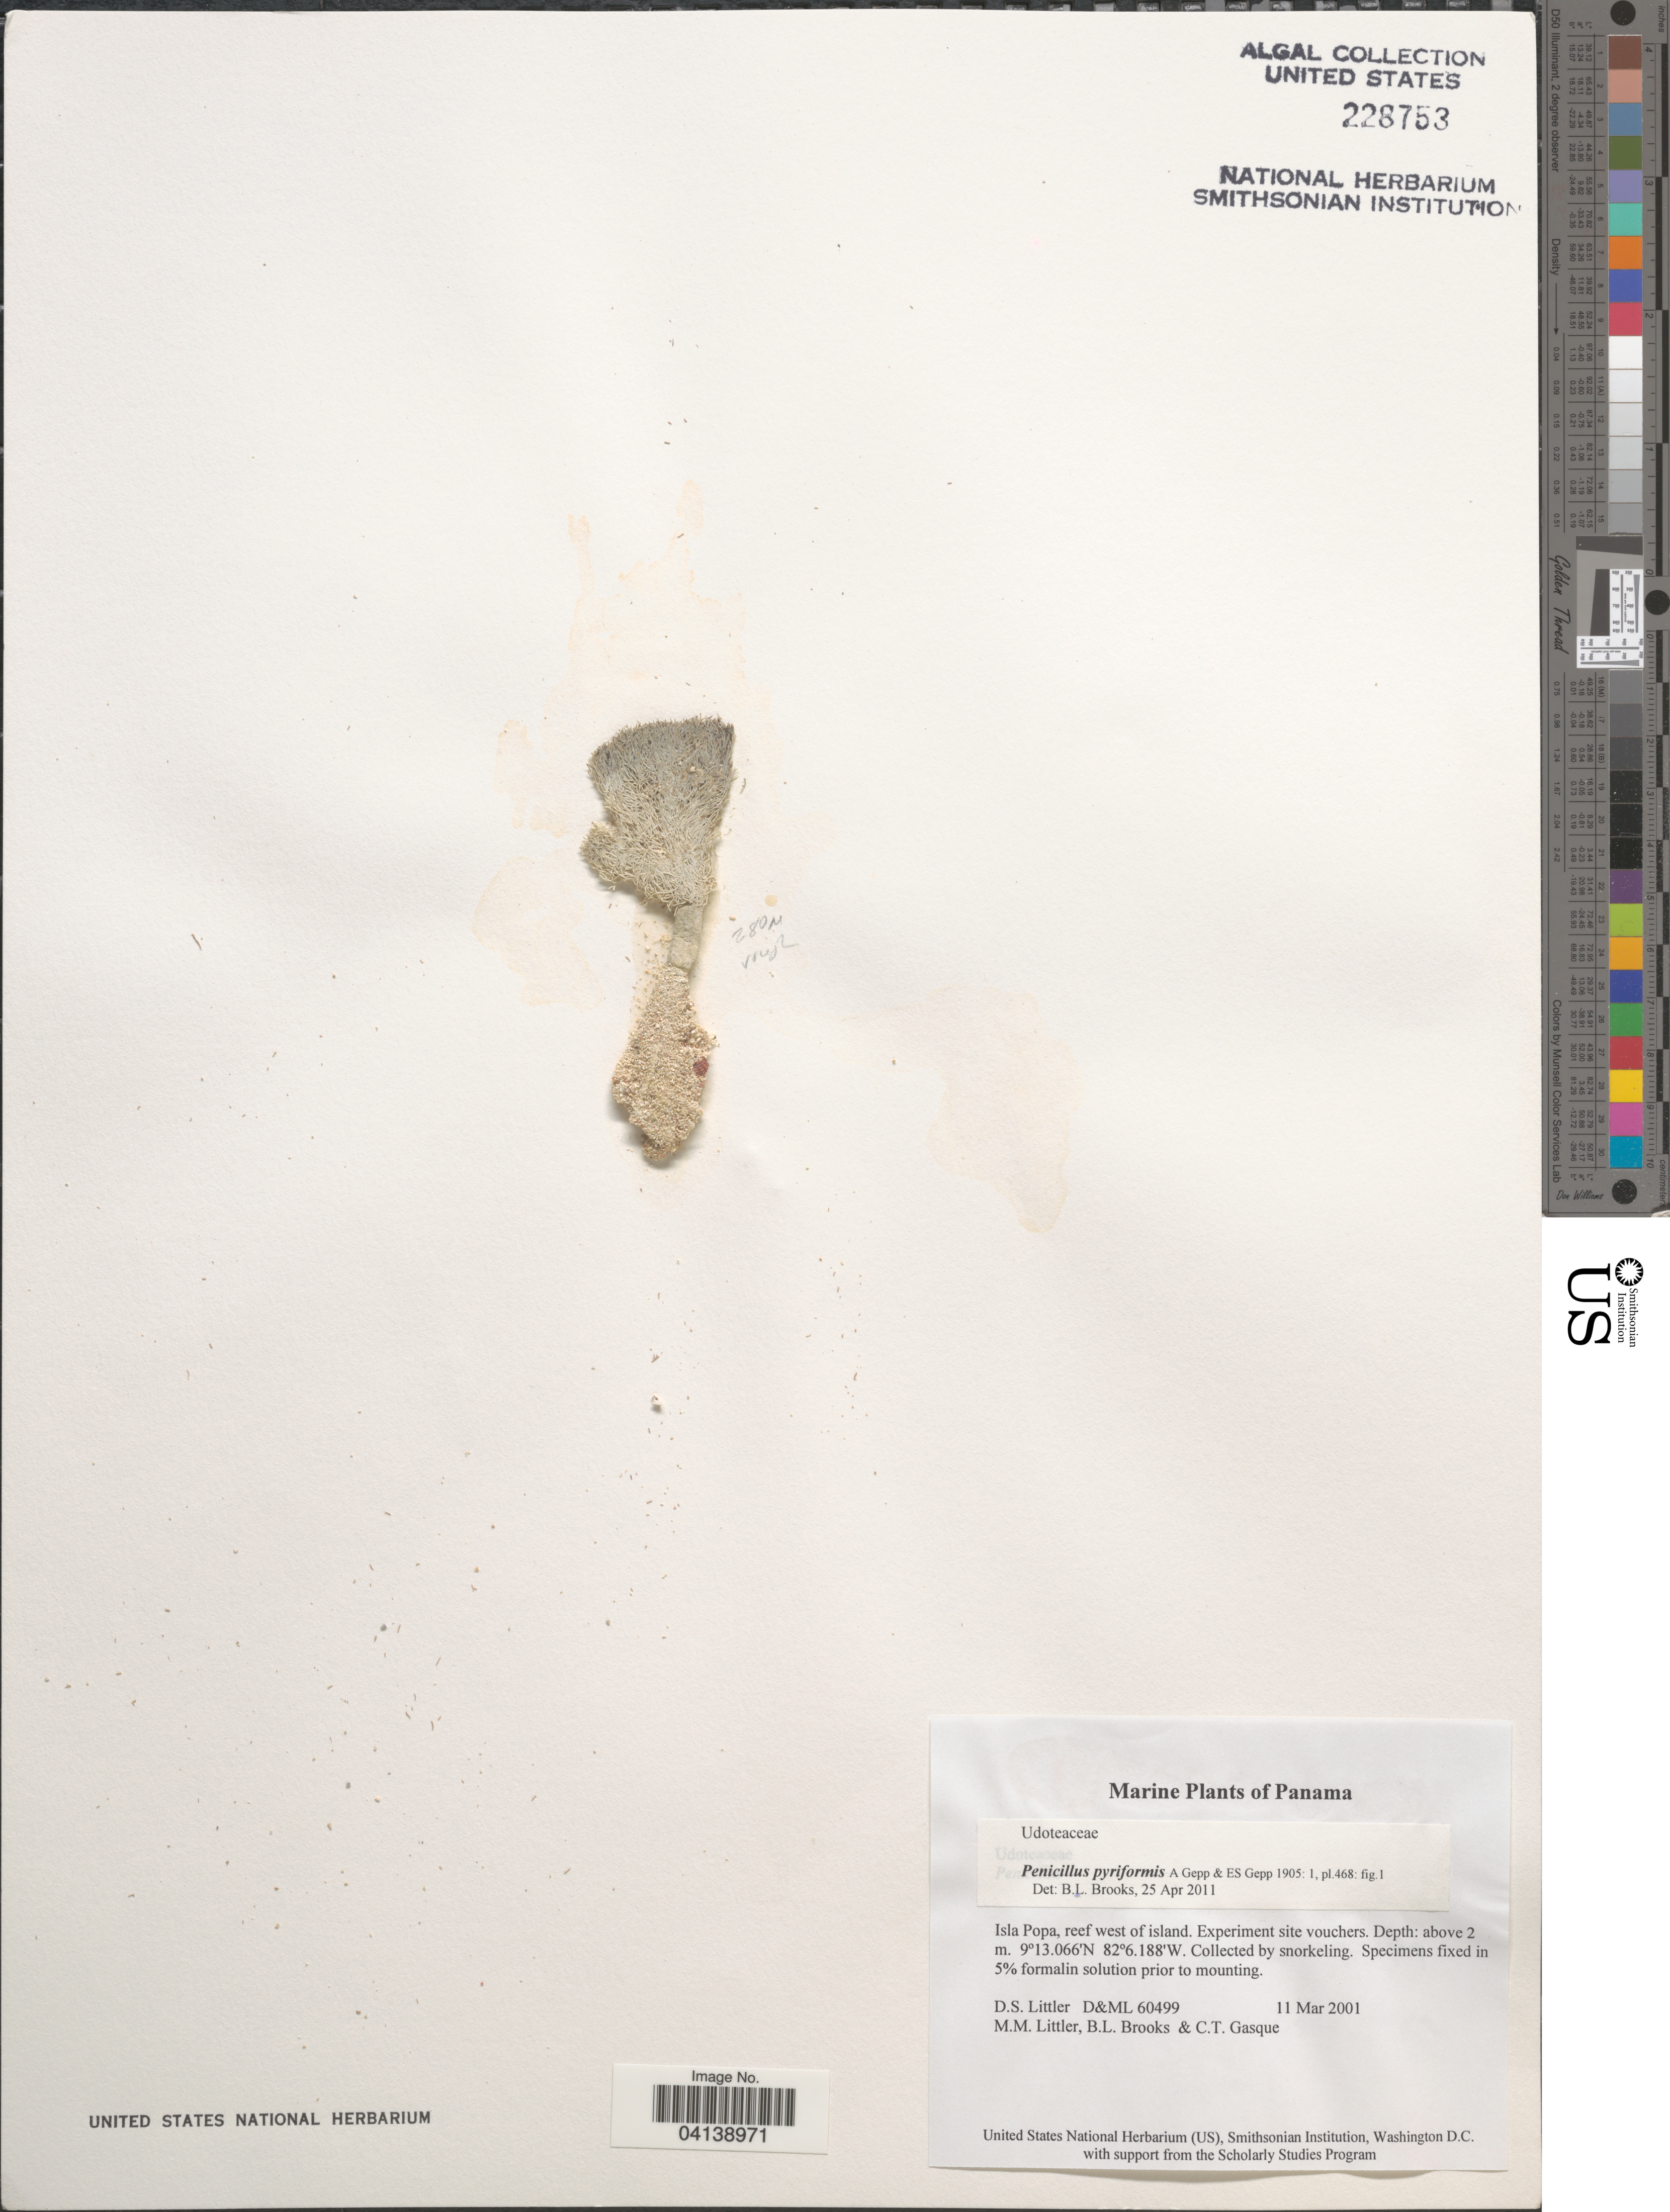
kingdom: Plantae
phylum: Chlorophyta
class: Ulvophyceae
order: Bryopsidales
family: Udoteaceae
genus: Penicillus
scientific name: Penicillus pyriformis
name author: A. Gepp & E. Gepp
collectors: D. S. Littler, B. Brooks & C. Gasque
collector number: D&ML 60499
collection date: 2001-03-11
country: Panama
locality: Isla Popa, reef west of island.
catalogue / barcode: US 228753